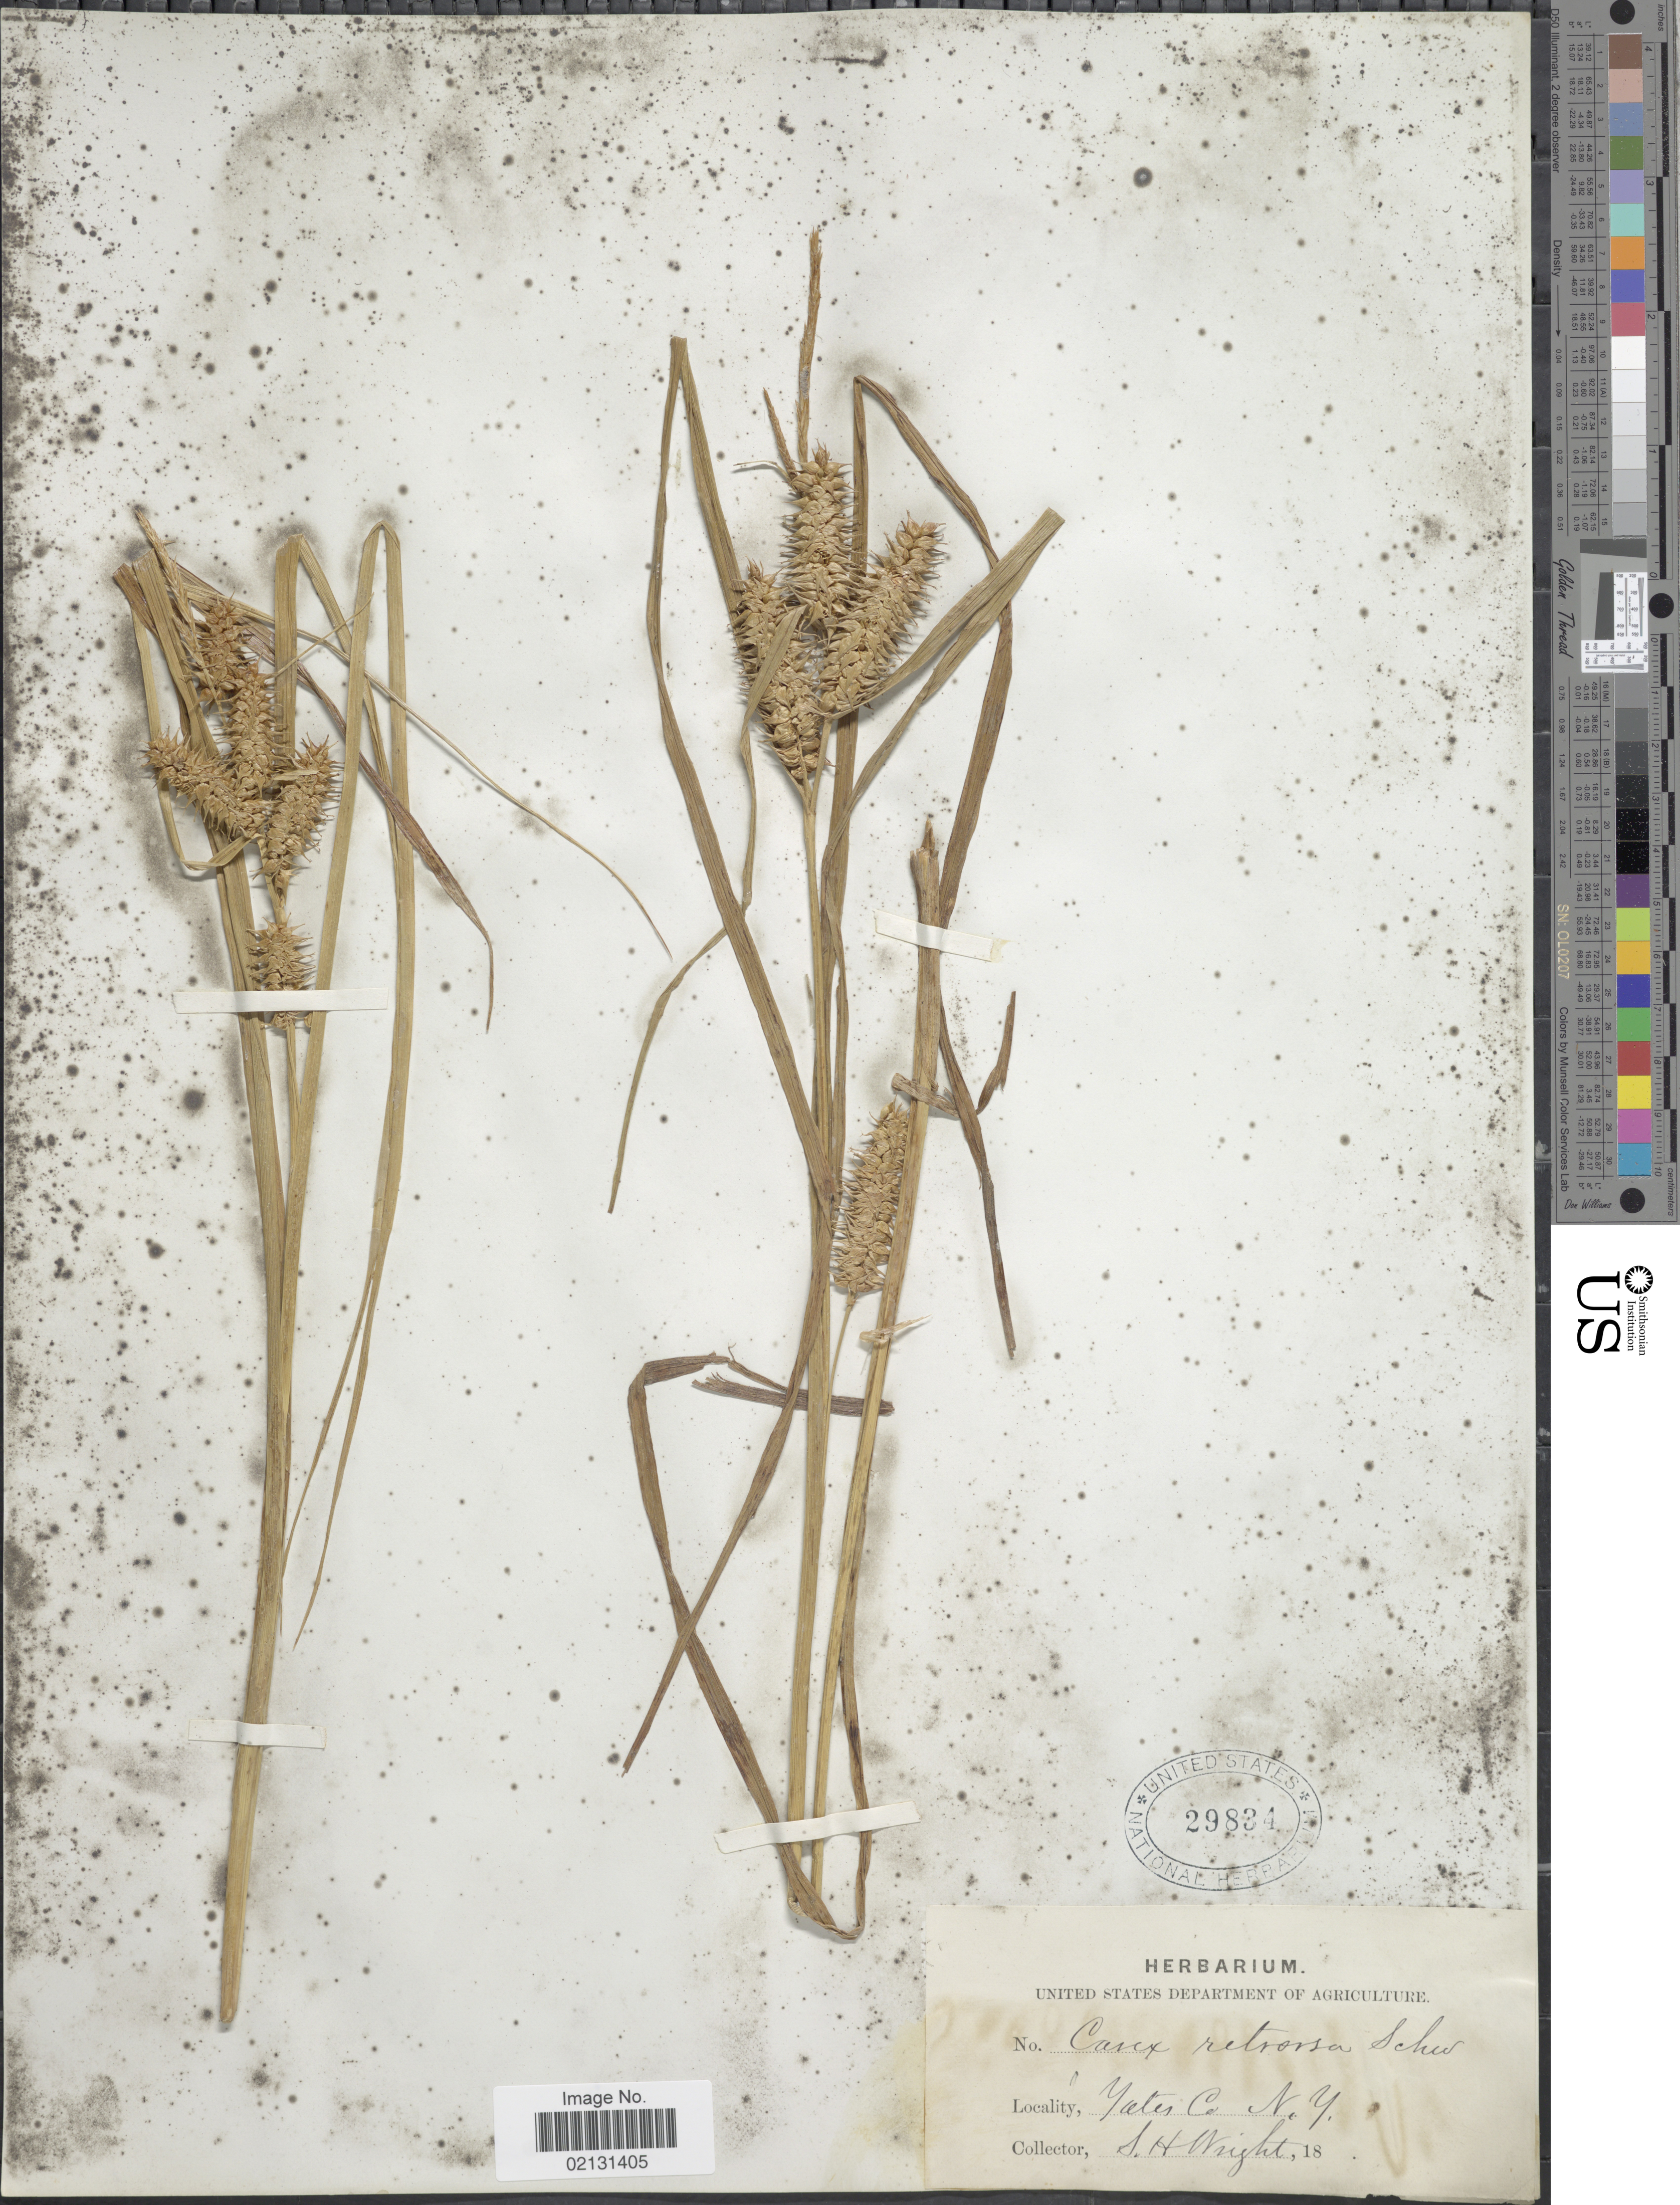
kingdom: Plantae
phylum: Tracheophyta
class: Liliopsida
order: Poales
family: Cyperaceae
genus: Carex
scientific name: Carex retrorsa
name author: Schwein.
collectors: S. H. Wright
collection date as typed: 18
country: United States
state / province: New York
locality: Yates Co.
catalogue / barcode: US 29834